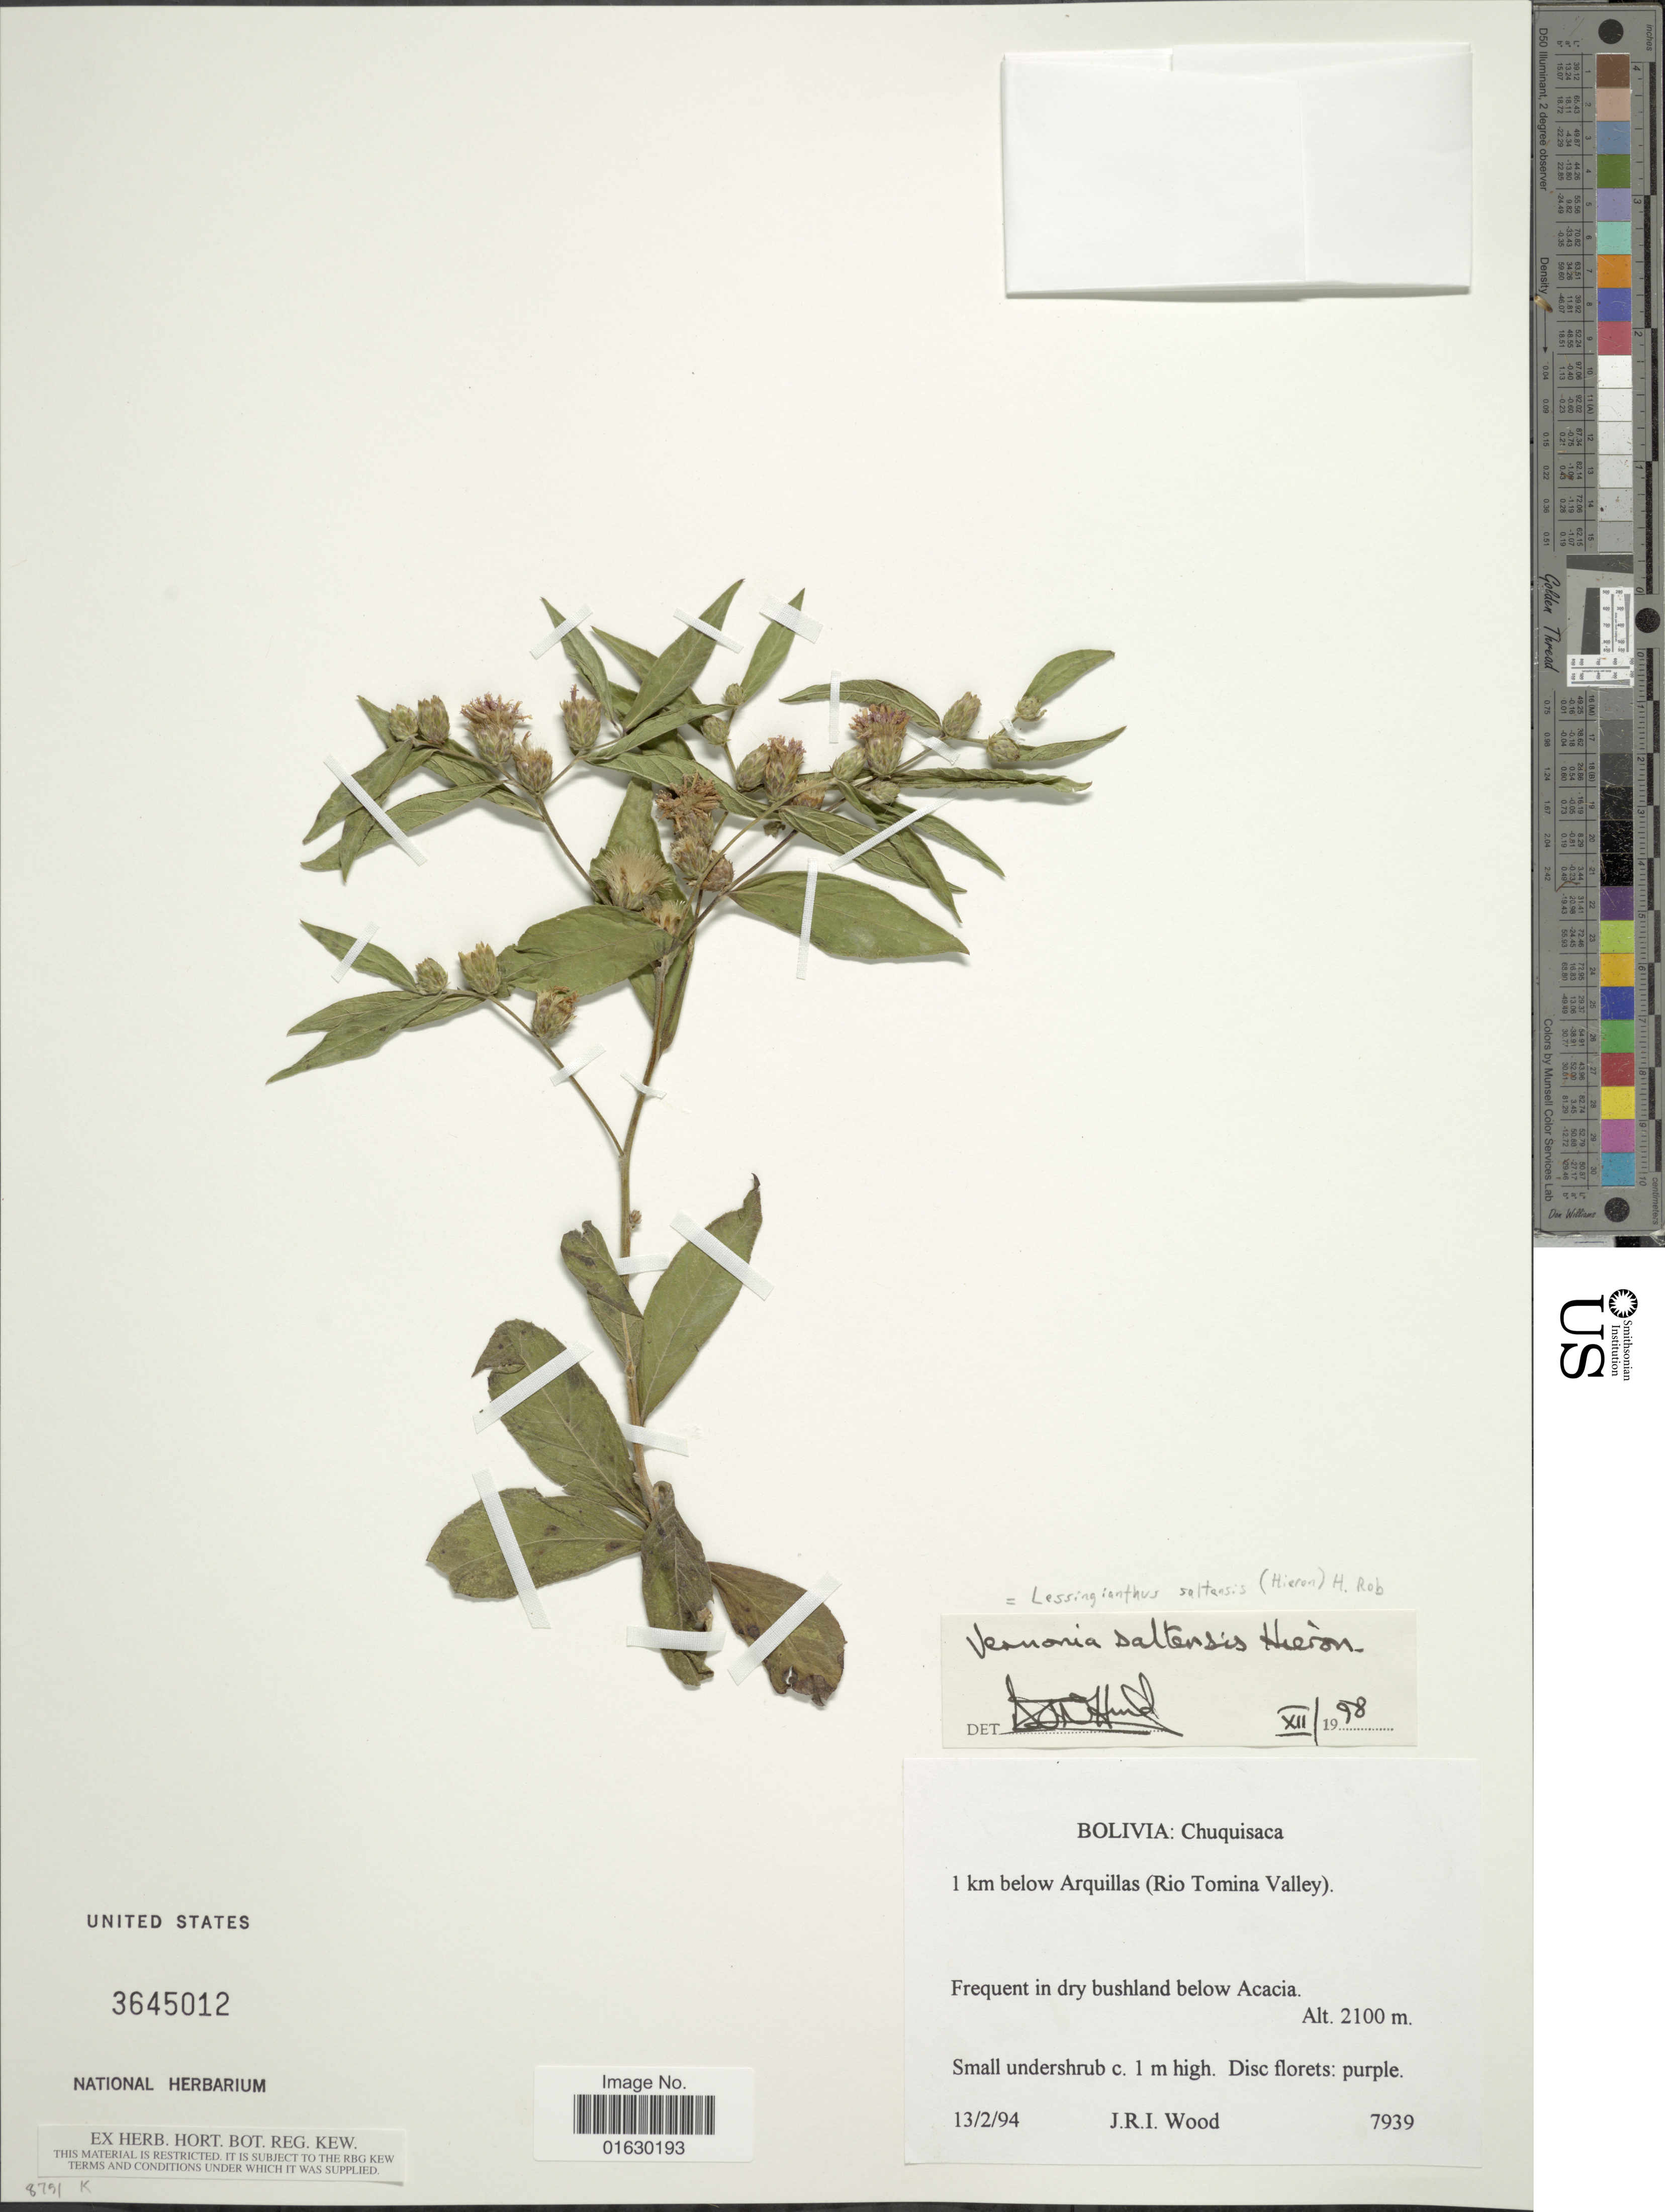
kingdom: Plantae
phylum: Tracheophyta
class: Magnoliopsida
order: Asterales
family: Asteraceae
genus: Lessingianthus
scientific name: Lessingianthus saltensis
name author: (Hieron.) H. Rob.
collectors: J. R. I. Wood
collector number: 7939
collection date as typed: Transcribed d/m/y: 13/2/94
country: Bolivia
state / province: Chuquisaca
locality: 1 km below Arquillas (Rio Tomina Valley), below Acacia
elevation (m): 2100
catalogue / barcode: US 3645012